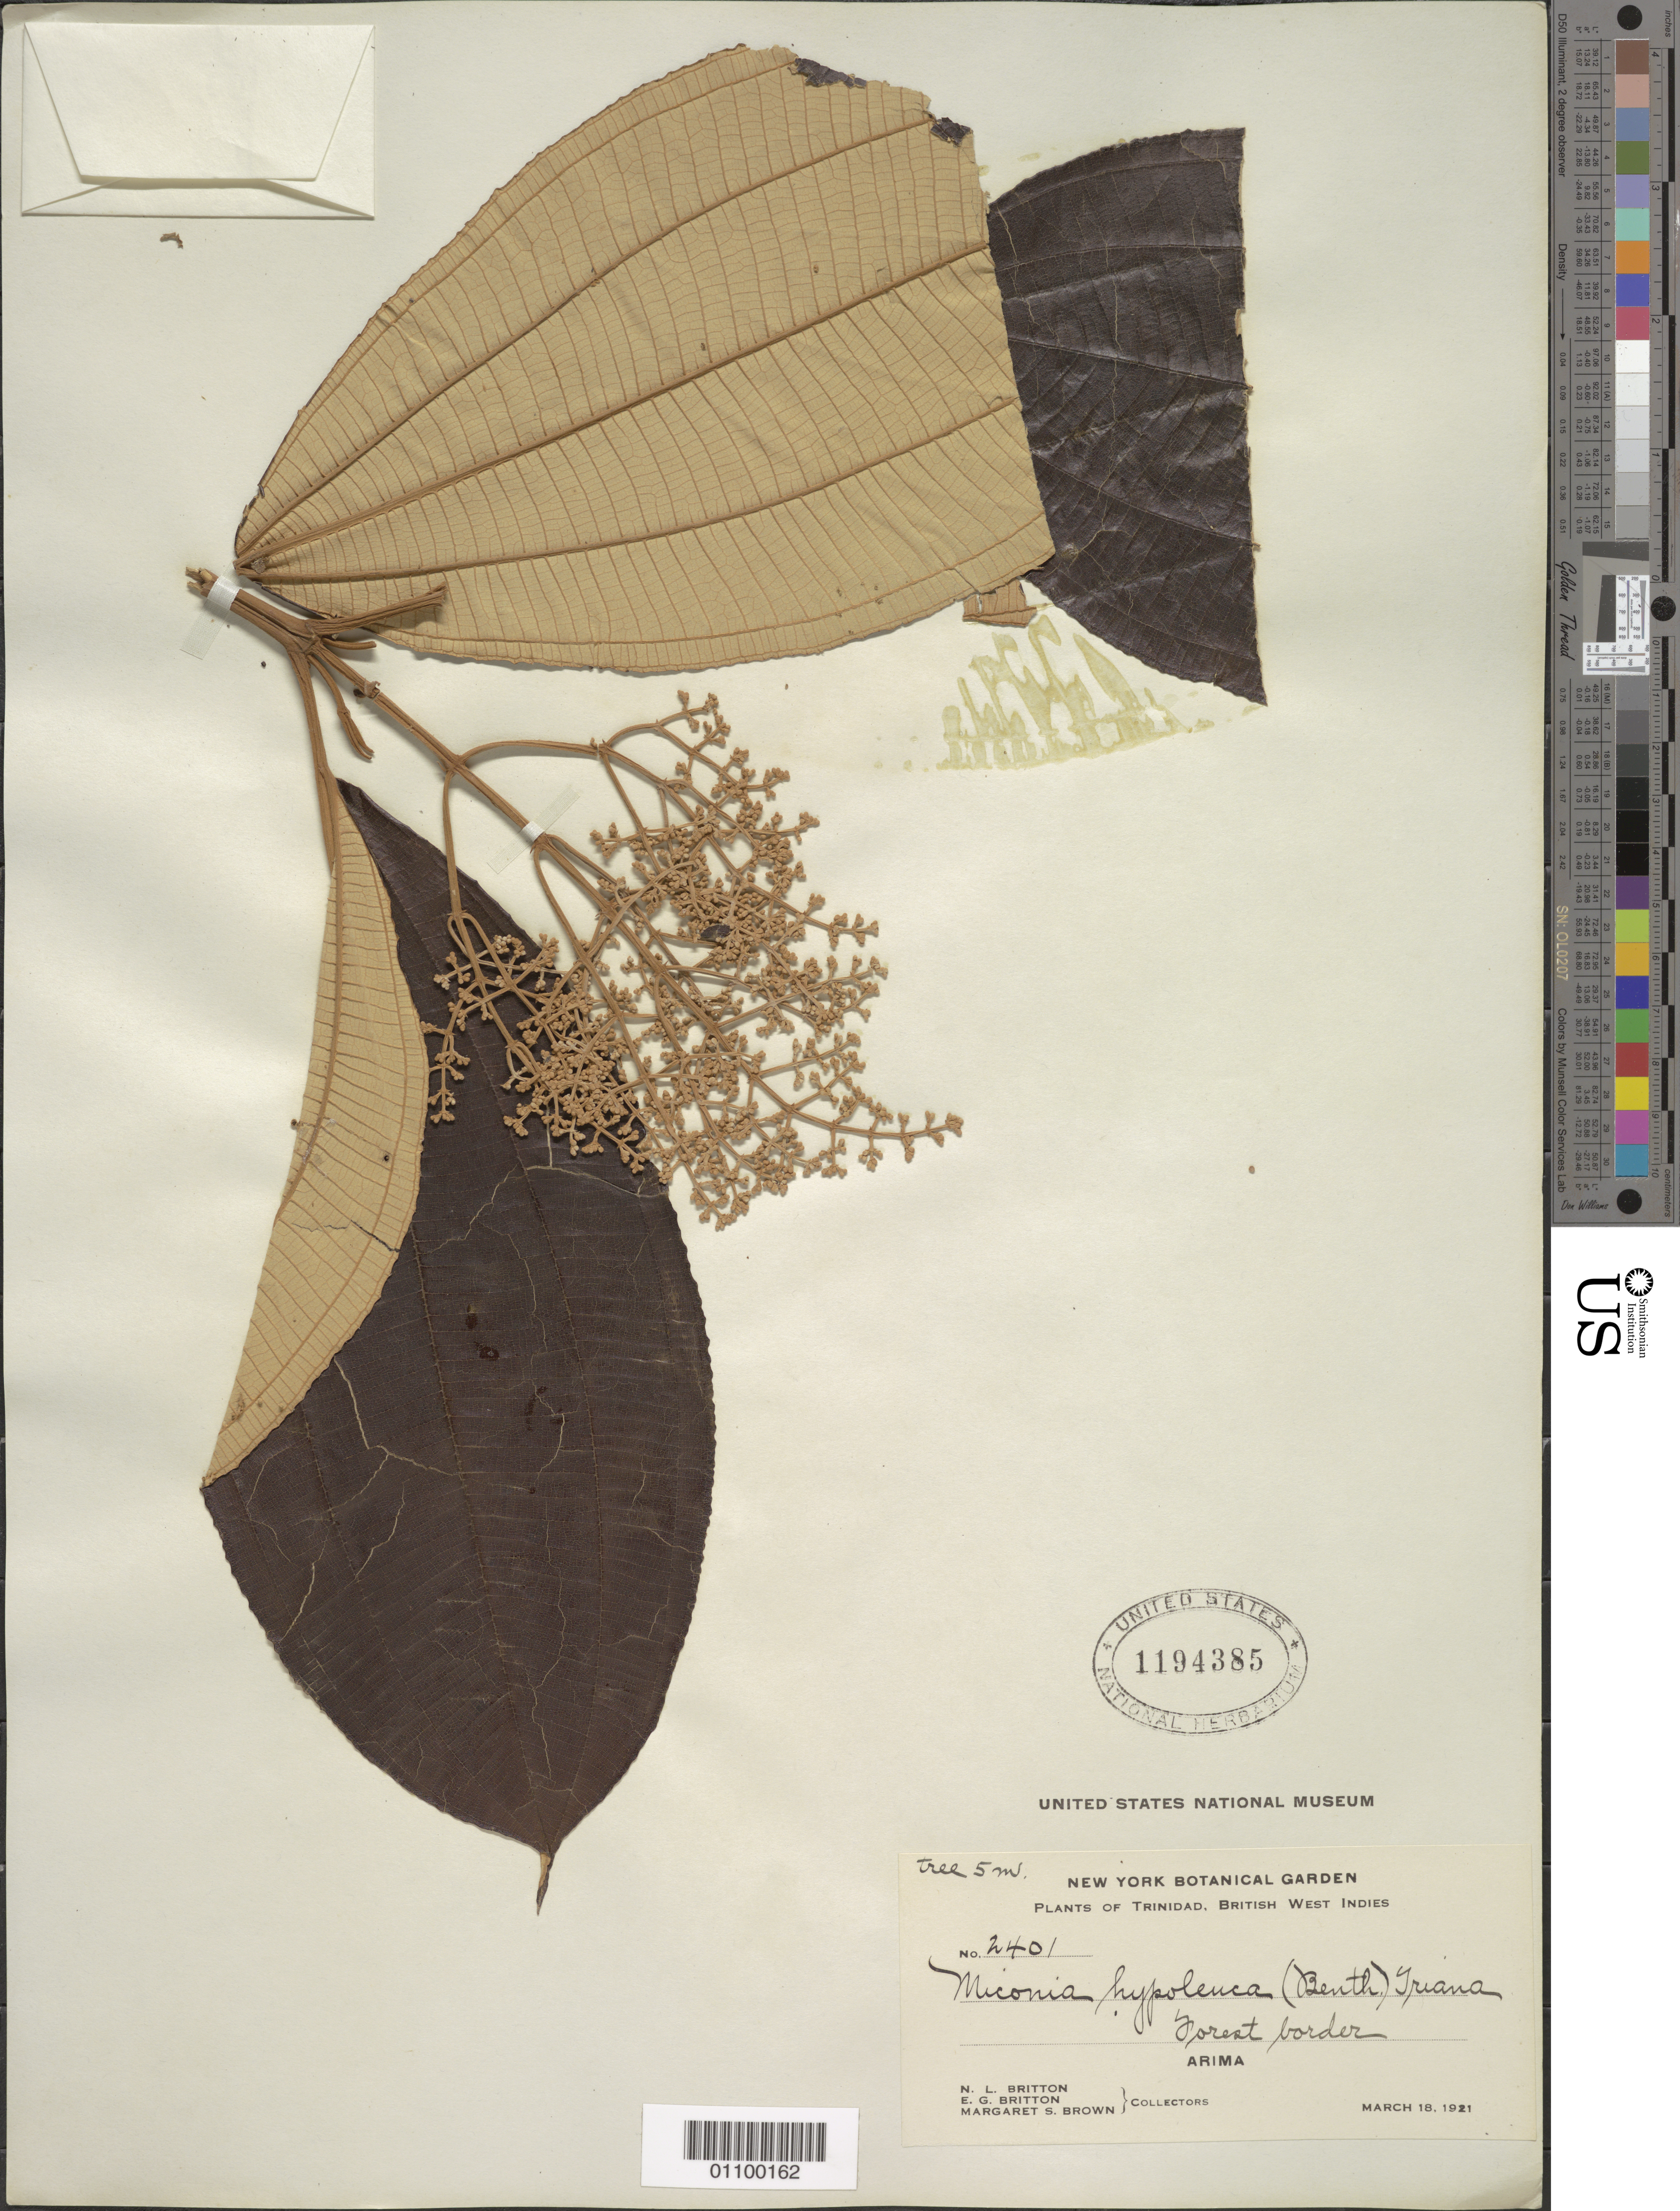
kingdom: Plantae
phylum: Tracheophyta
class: Magnoliopsida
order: Myrtales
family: Melastomataceae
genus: Miconia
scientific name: Miconia hypoleuca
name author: (Benth.) Triana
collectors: N. Britton, E. G. Britton & M. S. Brown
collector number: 2401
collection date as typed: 18 Mar 1921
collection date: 1921-03-18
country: Trinidad and Tobago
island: Trinidad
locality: Arima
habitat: forest border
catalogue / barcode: US 1194385